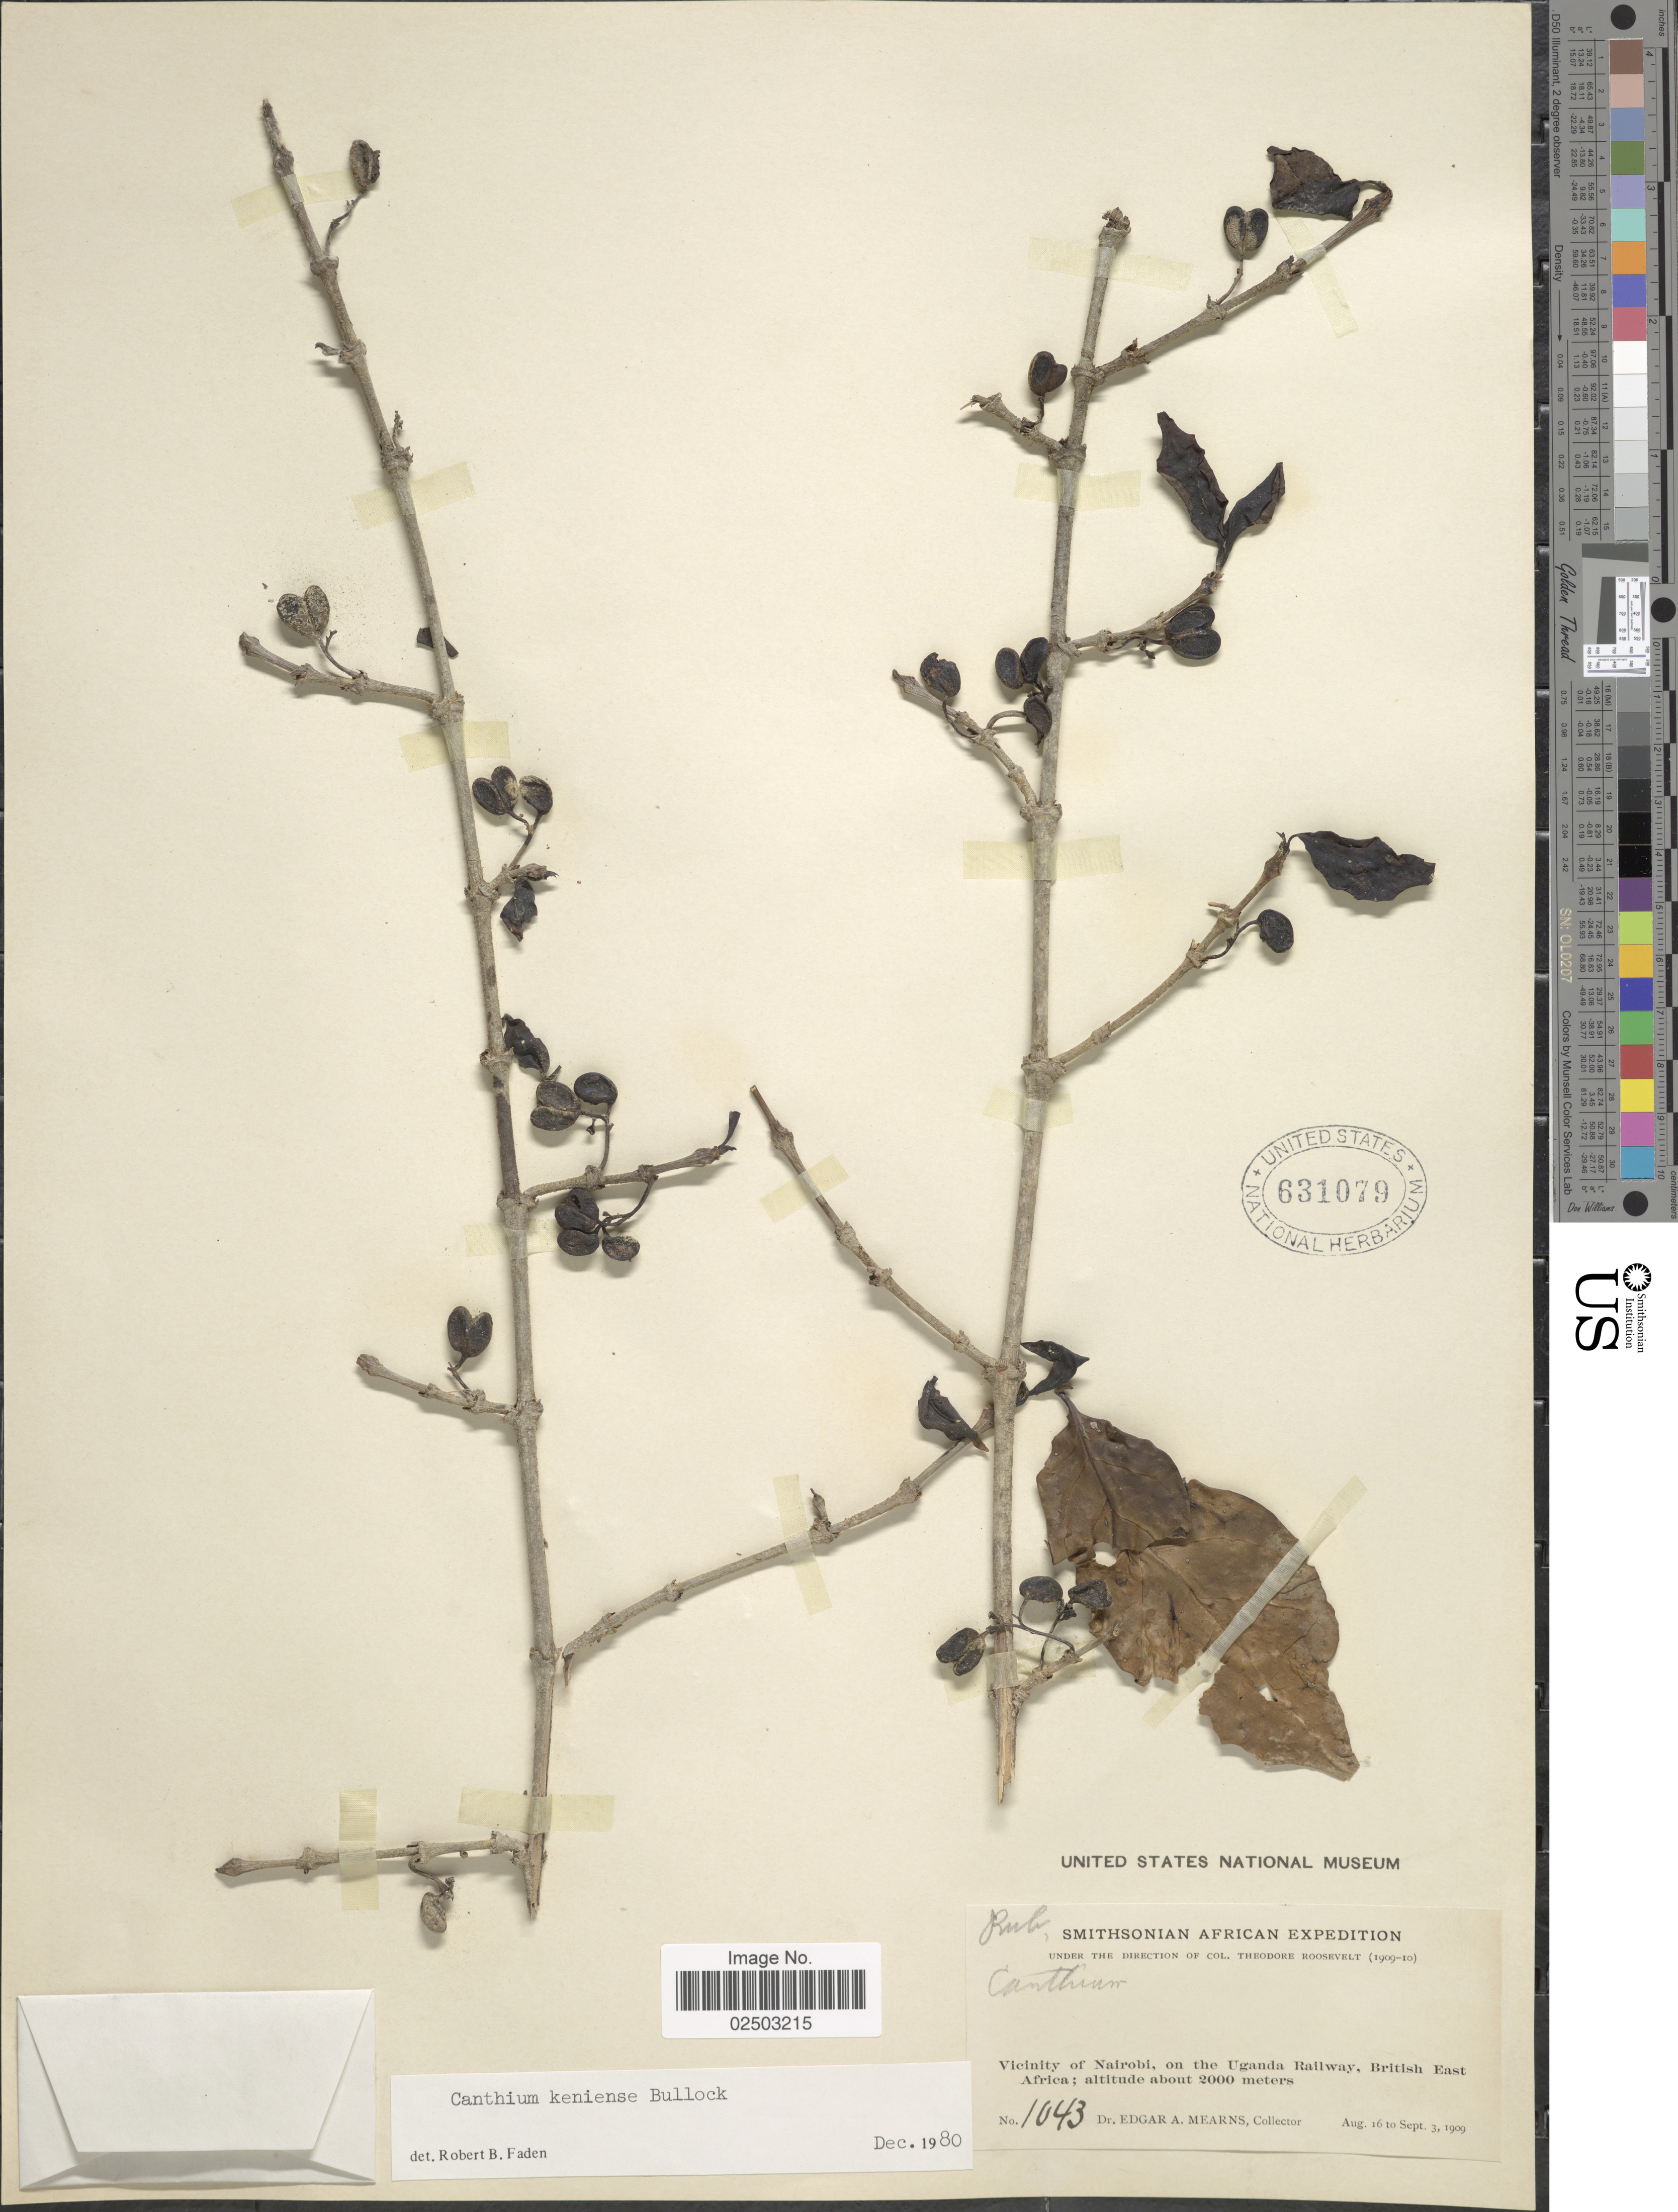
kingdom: Plantae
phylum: Tracheophyta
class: Magnoliopsida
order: Gentianales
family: Rubiaceae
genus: Canthium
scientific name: Canthium keniense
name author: Bullock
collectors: E. A. Mearns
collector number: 1043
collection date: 1909-08-16/1909-09-03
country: Kenya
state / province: Nairobi Area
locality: Vicinity of Nairobi, on the Uganda Railway, British East Africa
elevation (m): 2000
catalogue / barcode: US 631079